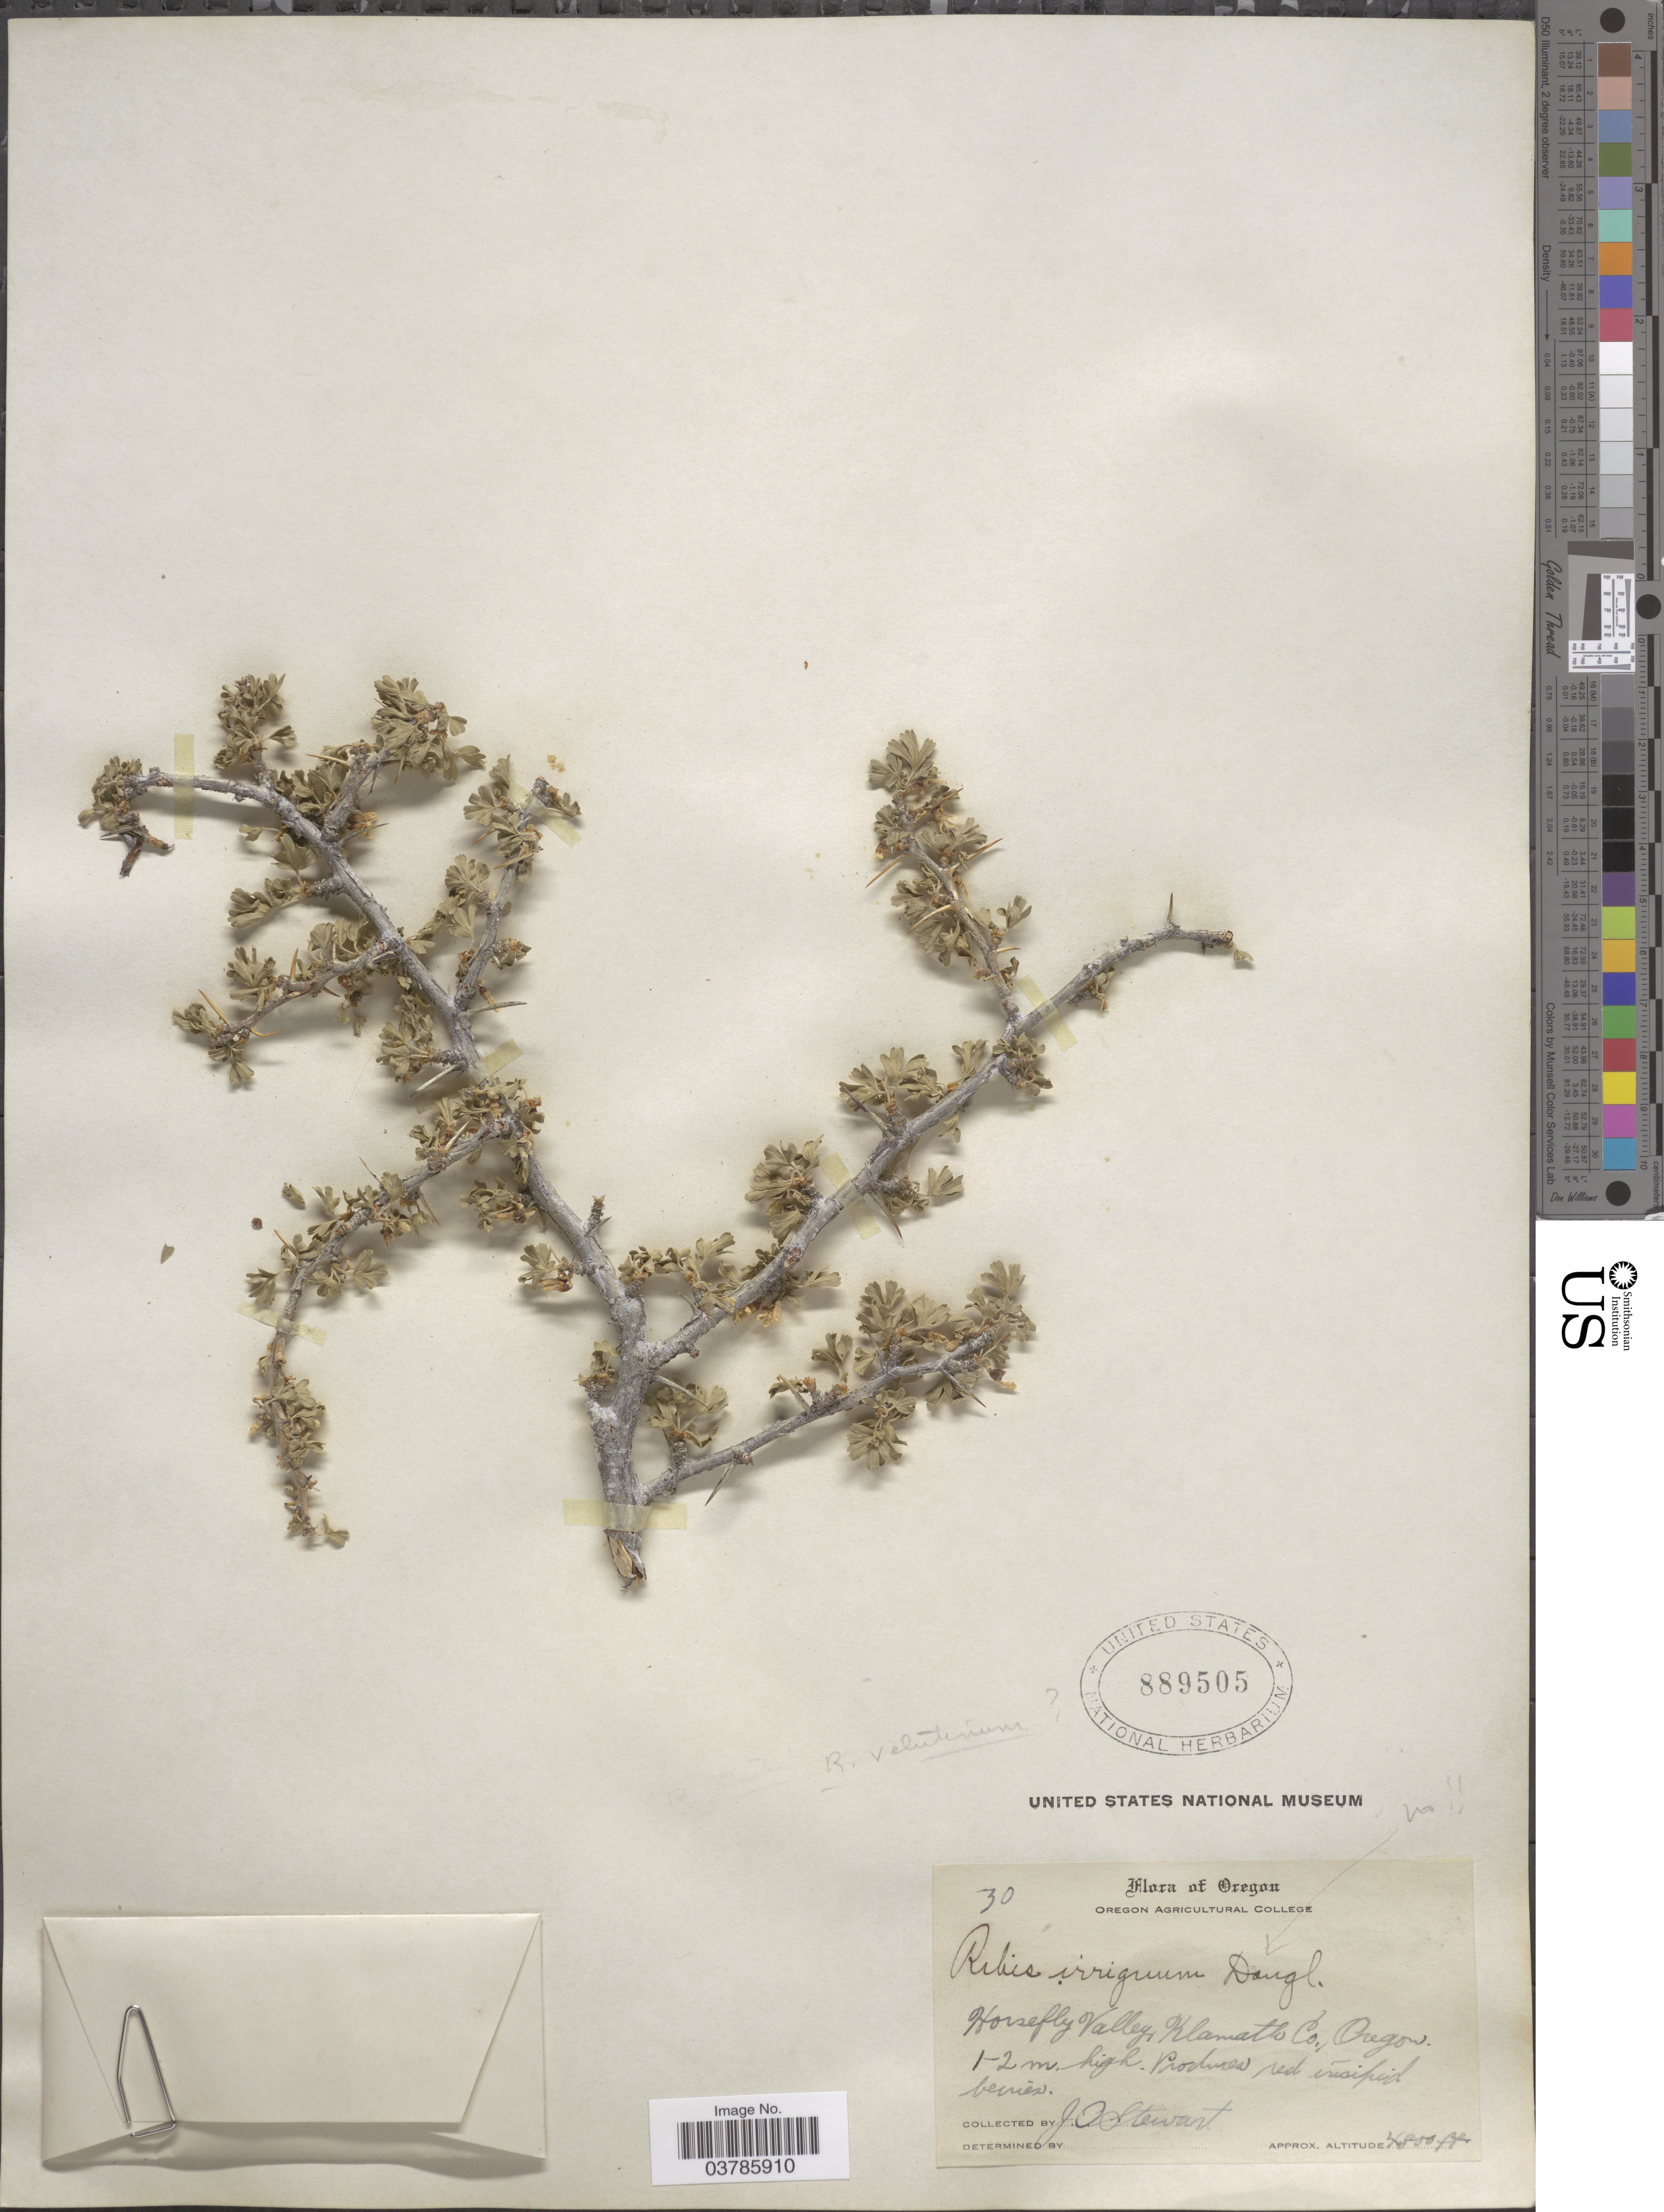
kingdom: Plantae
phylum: Tracheophyta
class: Magnoliopsida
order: Saxifragales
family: Grossulariaceae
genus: Ribes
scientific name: Ribes oxyacanthoides var. irriguum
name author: (Douglas) Jancz.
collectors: J. Stewart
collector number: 30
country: United States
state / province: Oregon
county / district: Klamath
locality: Horsefly Valley, Klamath Co.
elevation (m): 1463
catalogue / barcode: US 889505